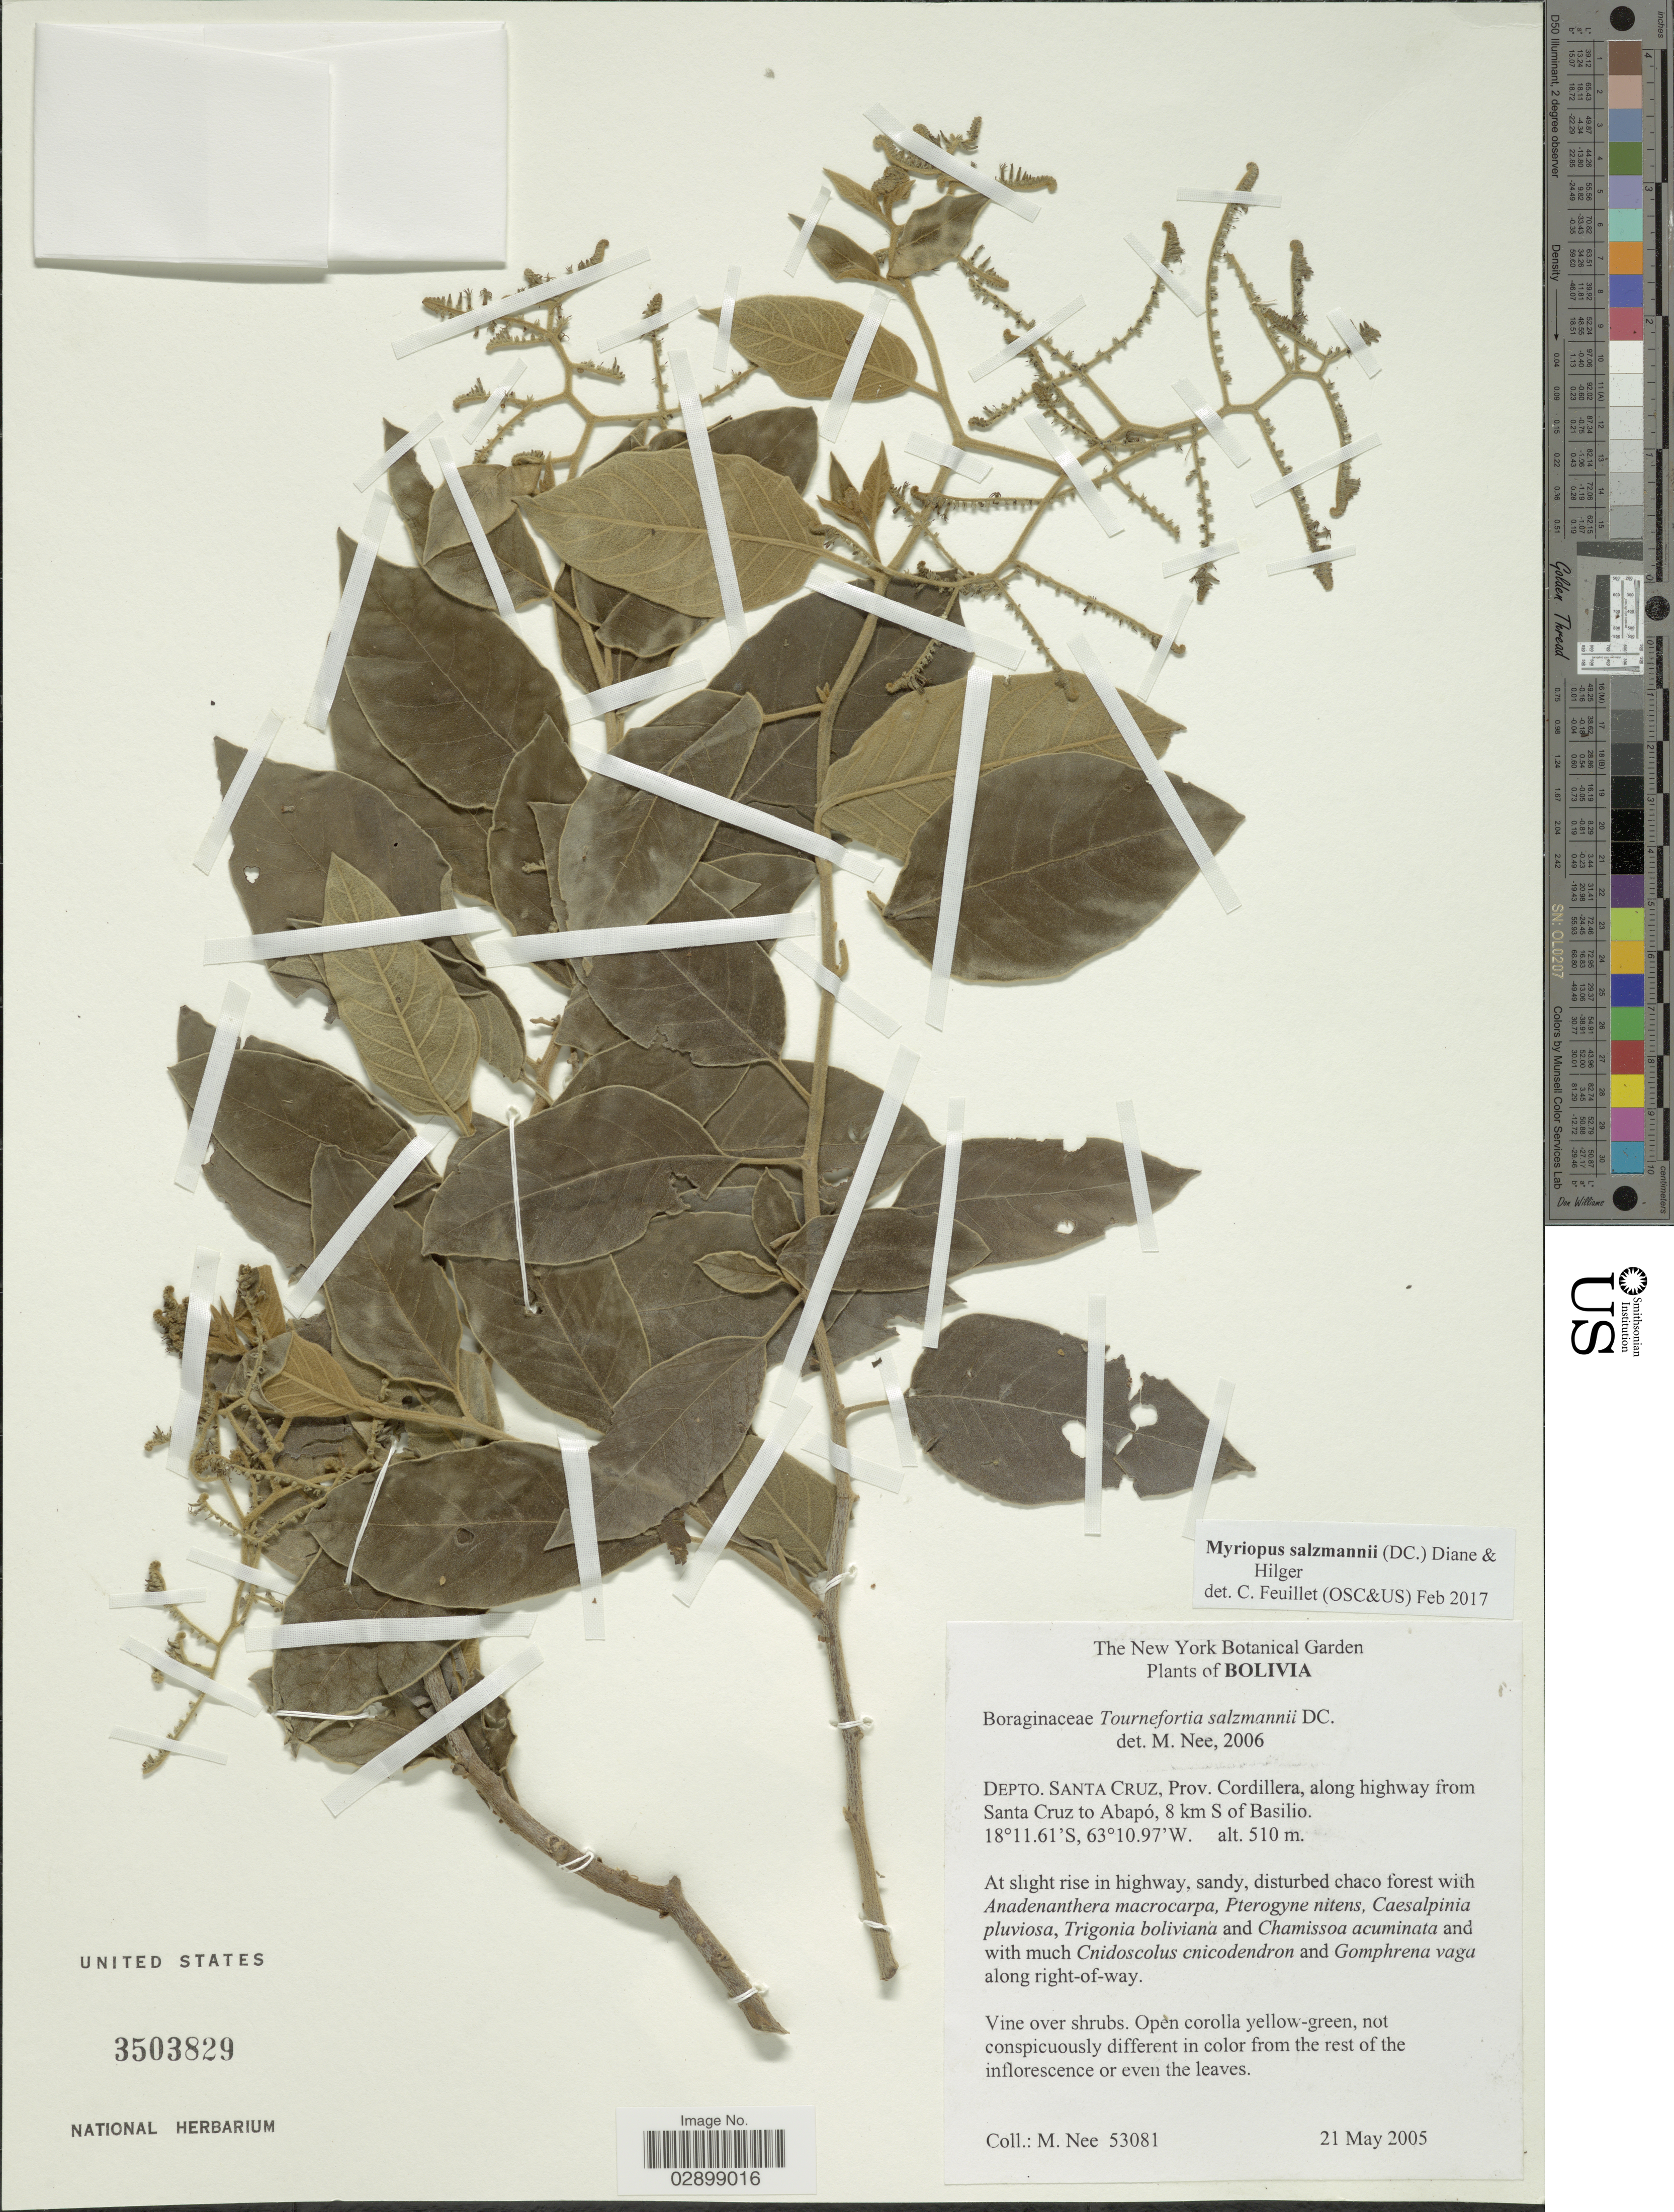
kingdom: Plantae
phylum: Tracheophyta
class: Magnoliopsida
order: Boraginales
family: Heliotropiaceae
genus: Myriopus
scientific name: Myriopus salzmannii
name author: (DC.) Diane & Hilger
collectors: M. Nee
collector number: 53081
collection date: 2005-05-21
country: Bolivia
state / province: Santa Cruz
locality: Depto. Santa Cruz, Prov. Cordillera, along highway from Santa Cruz to Abapó, 8 km S of Basilio.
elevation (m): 510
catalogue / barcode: US 3503829